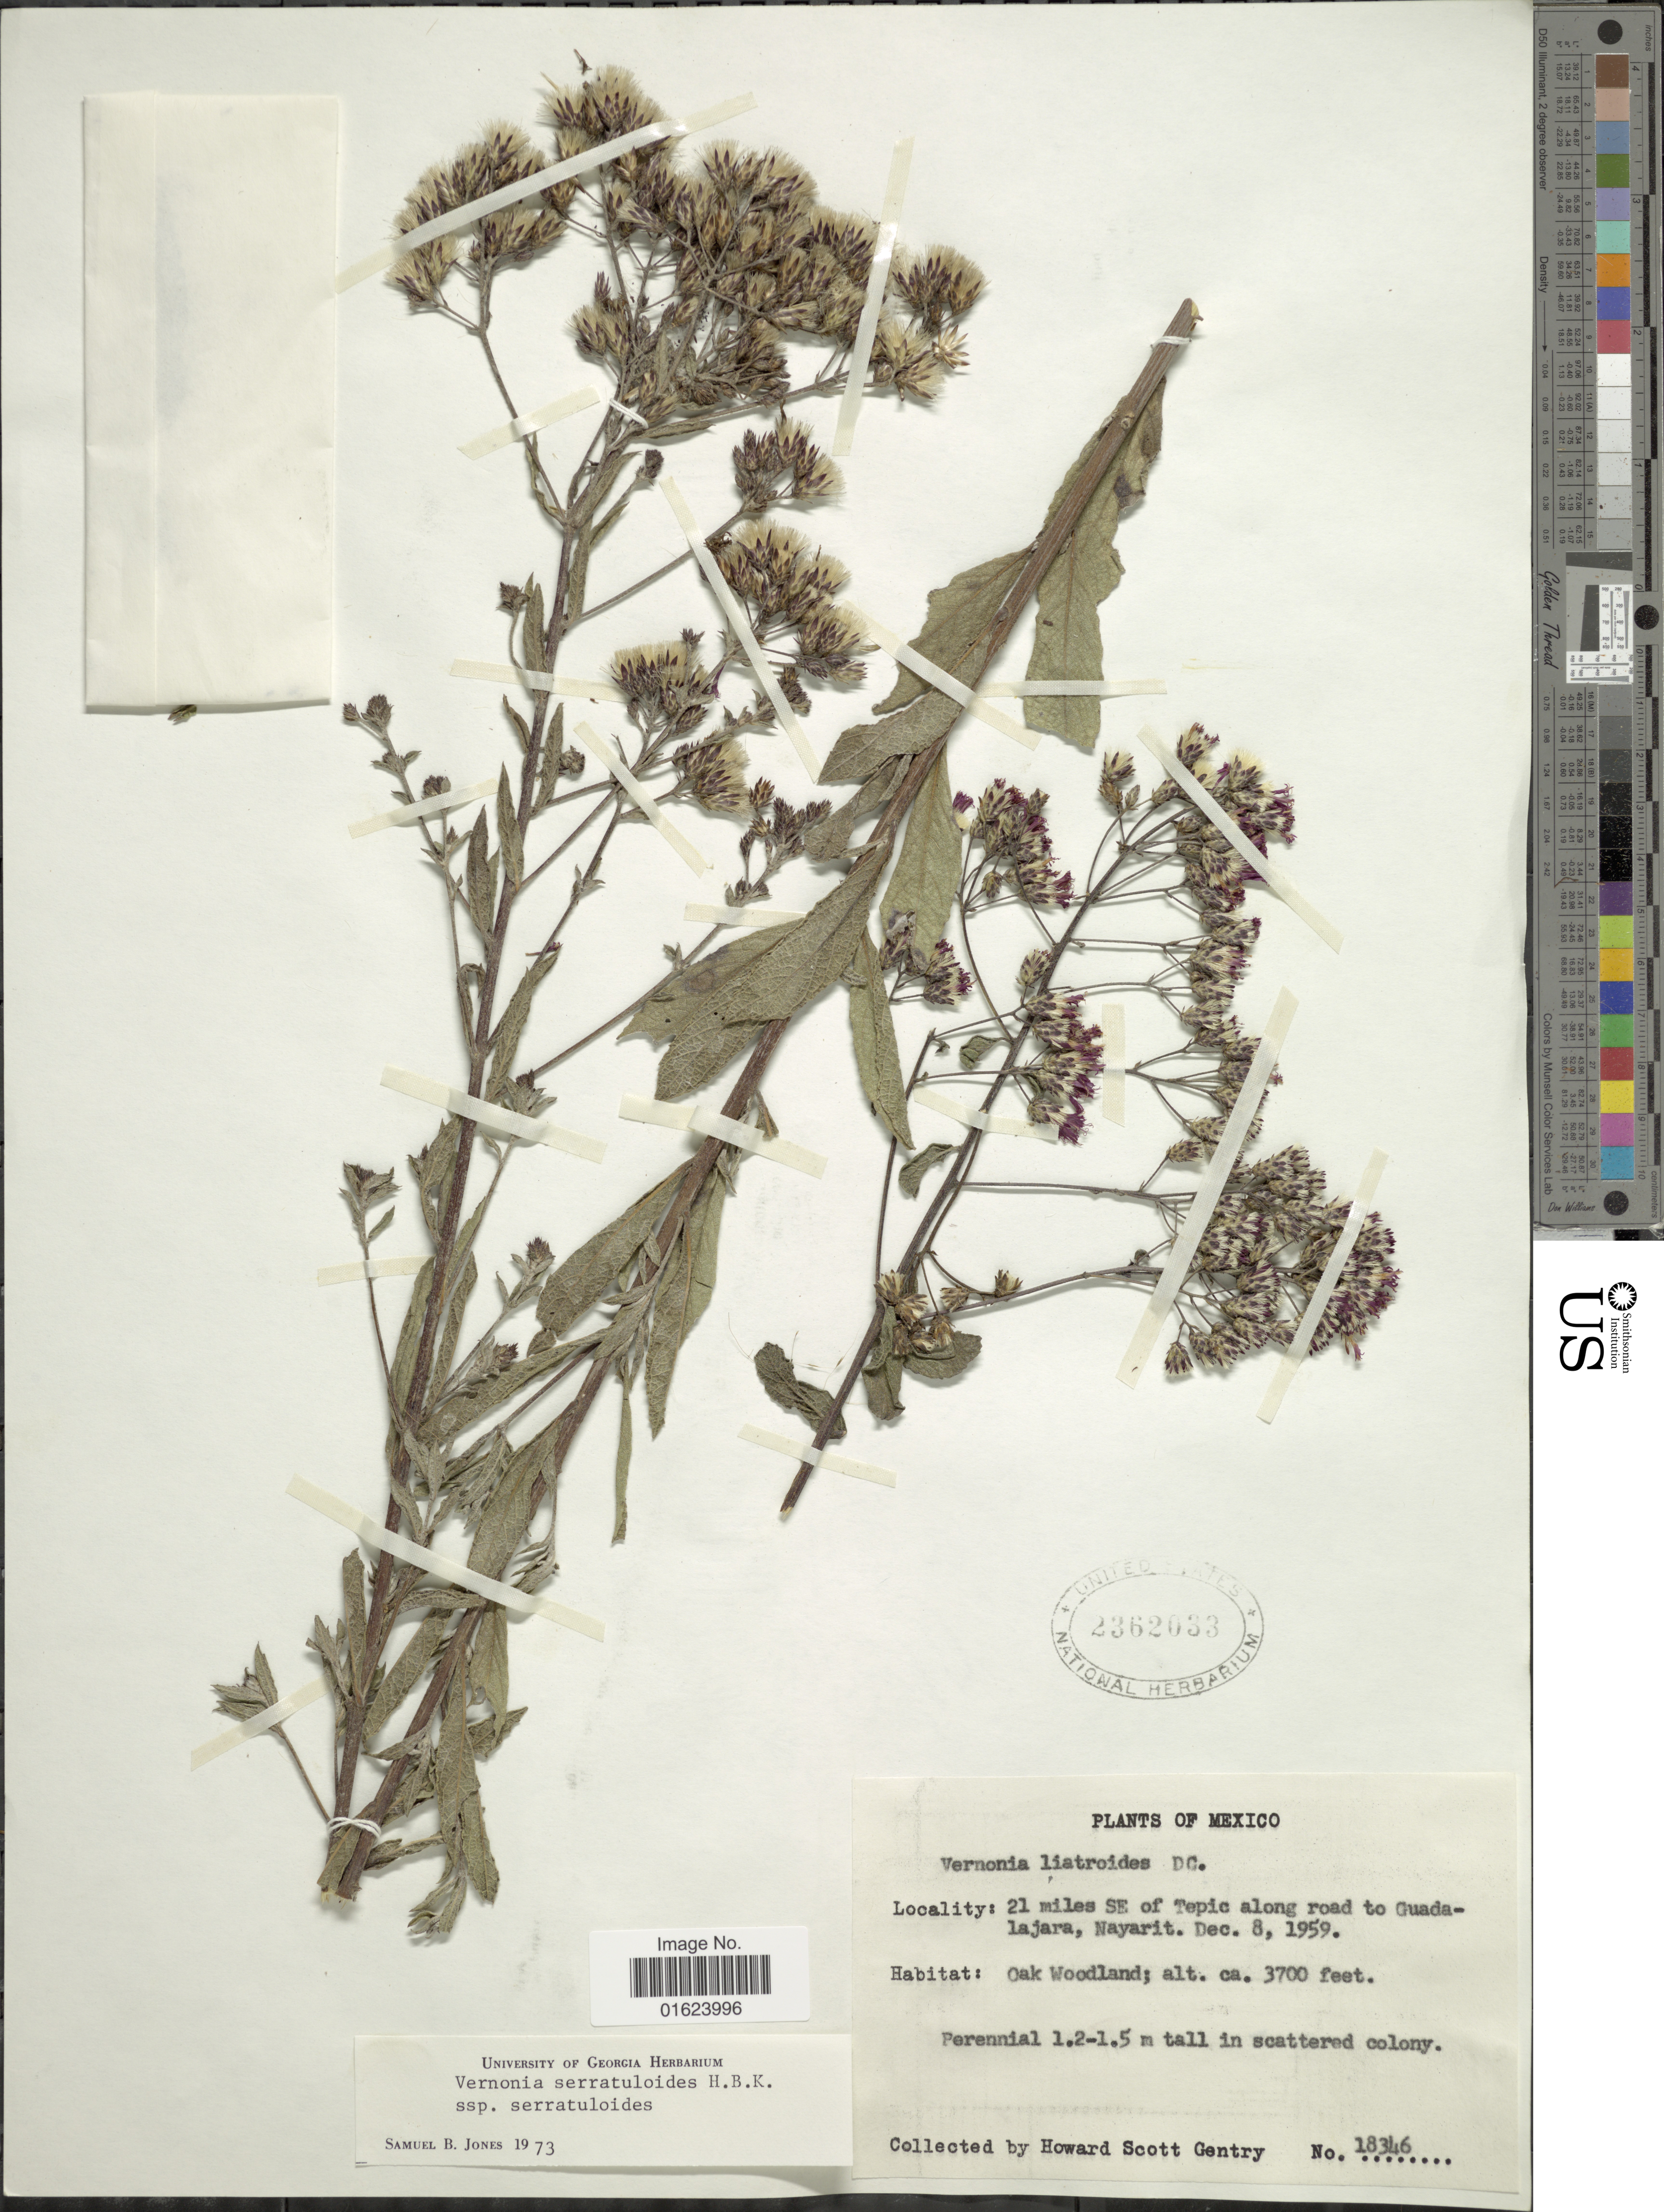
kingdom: Plantae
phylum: Tracheophyta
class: Magnoliopsida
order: Asterales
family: Asteraceae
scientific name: Vickianthus serratuloides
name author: (Kunth) H. Rob.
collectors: H. S. Gentry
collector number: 18346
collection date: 1959-12-08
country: Mexico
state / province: Nayarit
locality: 21 miles SE of Tepic along road to Guadalajara, Nayarit.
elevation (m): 1128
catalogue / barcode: US 2362033